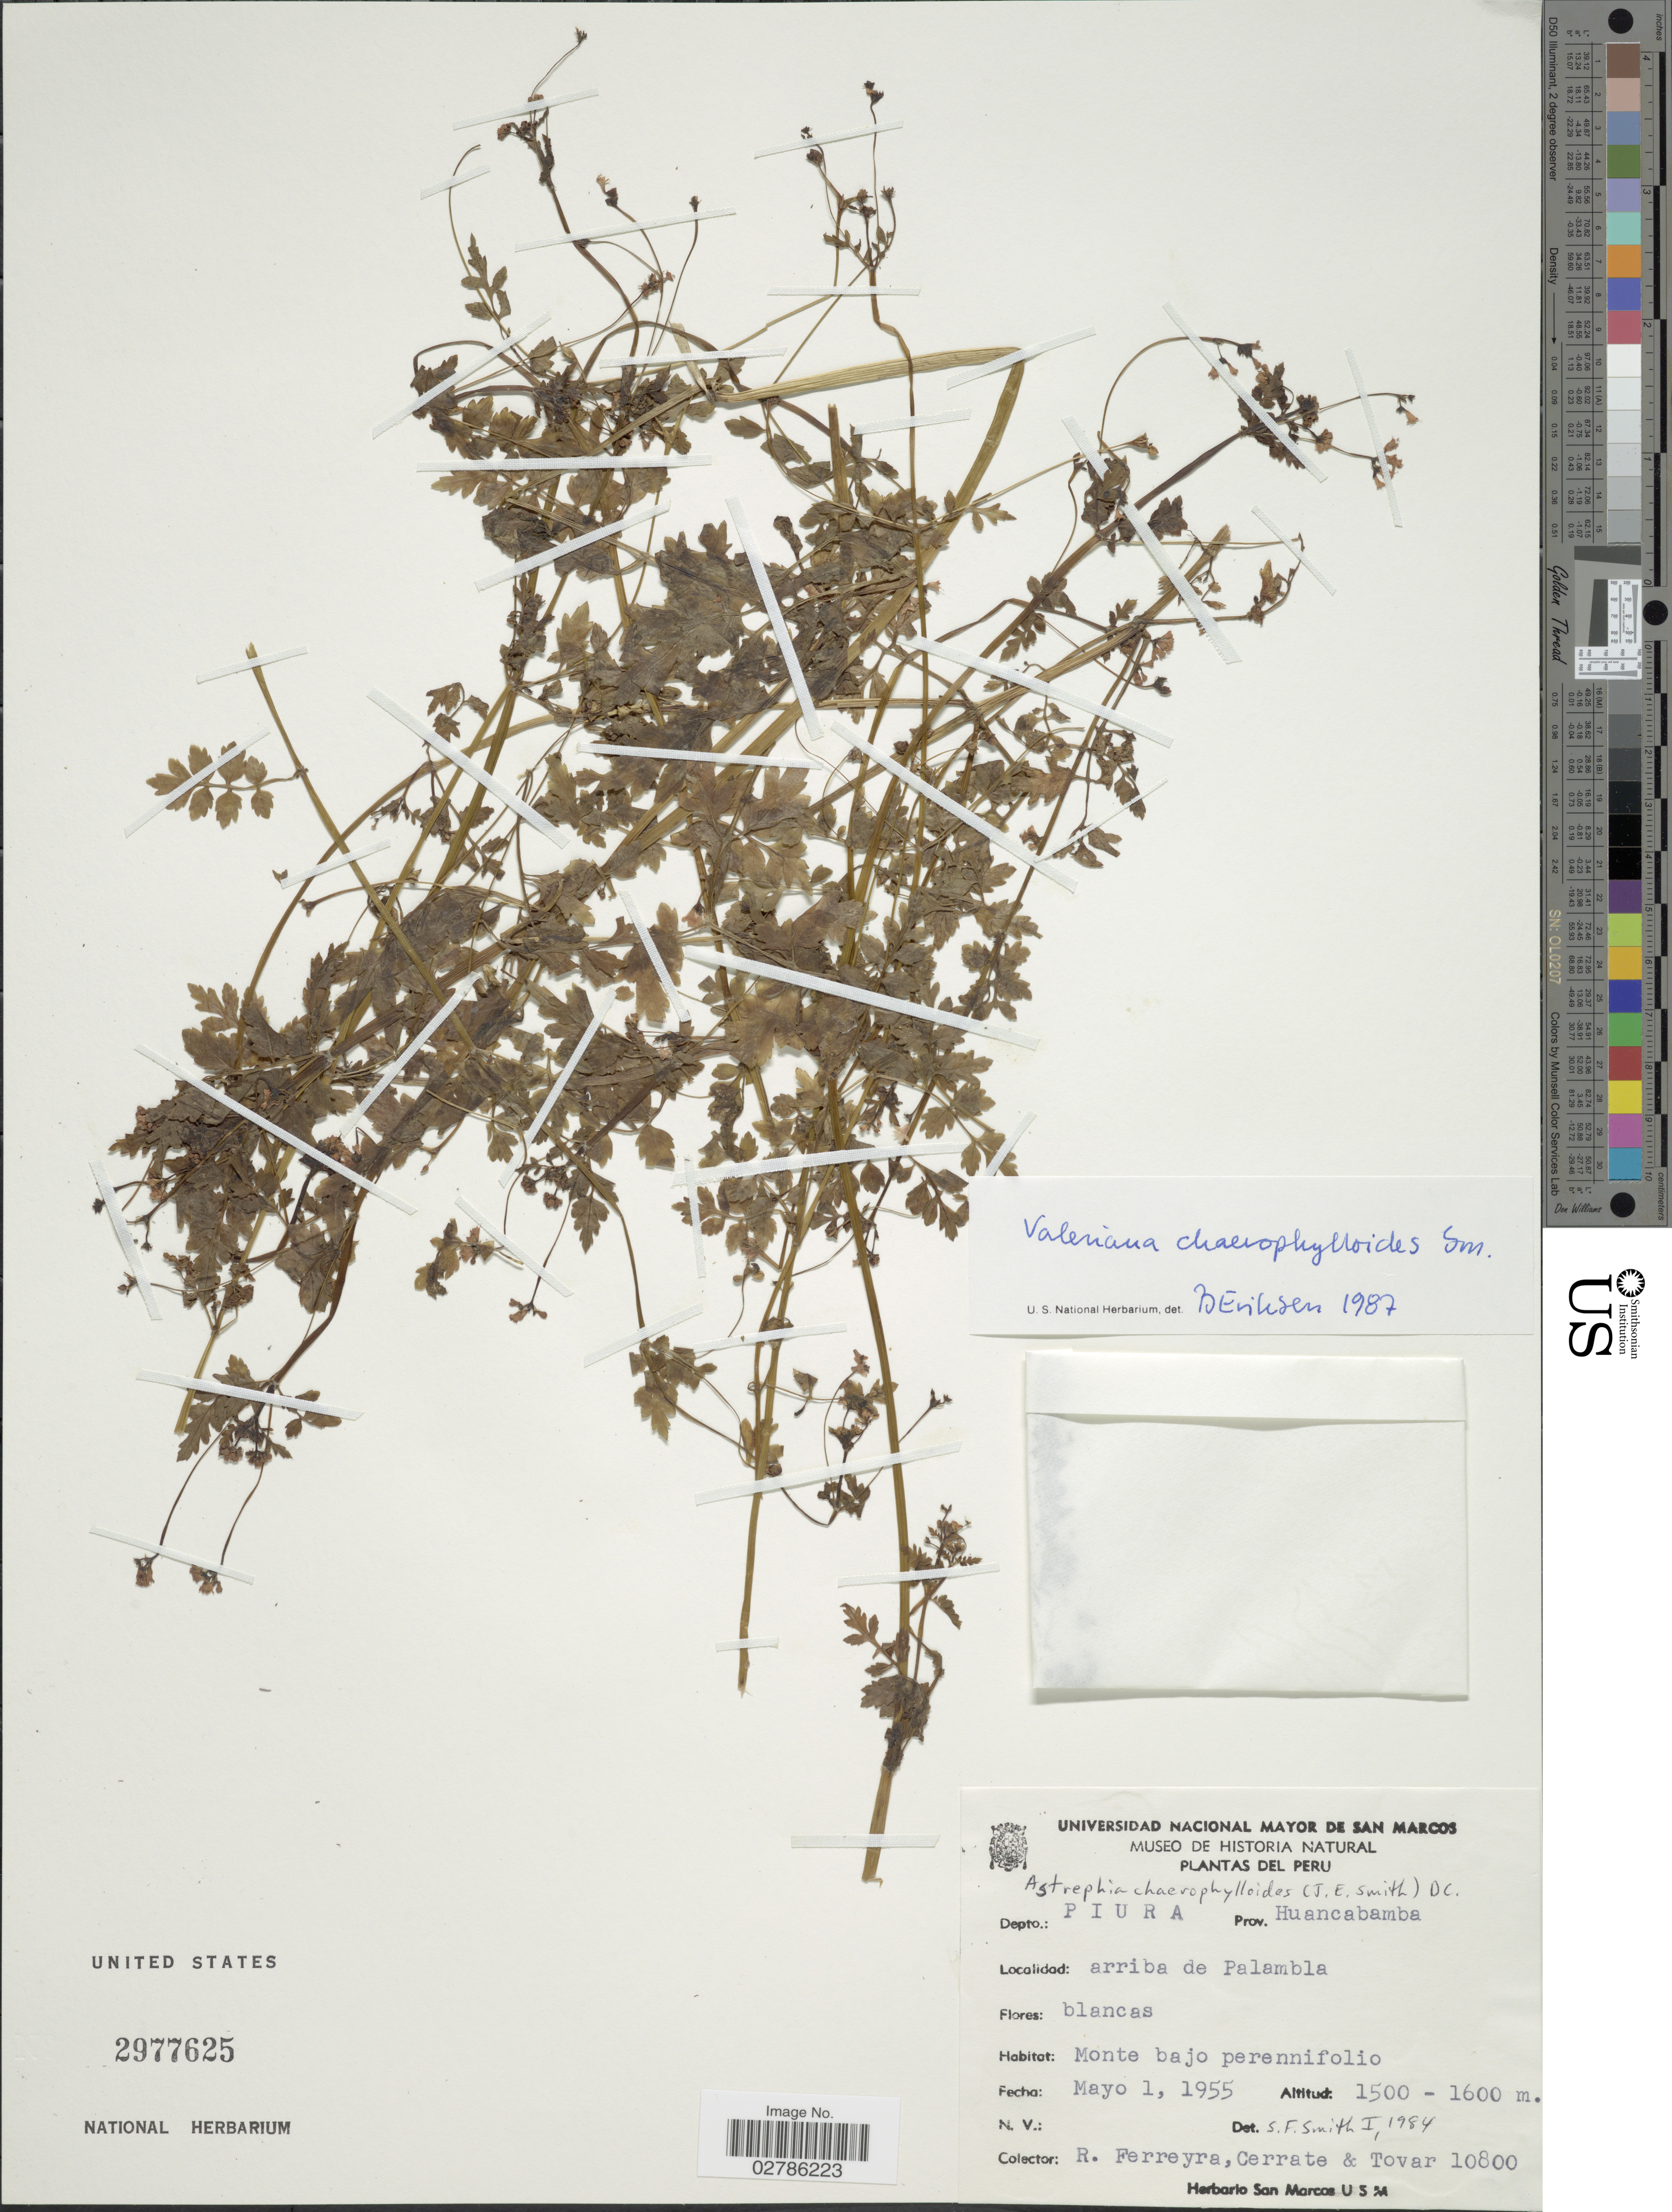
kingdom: Plantae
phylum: Tracheophyta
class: Magnoliopsida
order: Dipsacales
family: Caprifoliaceae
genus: Astrephia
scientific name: Astrephia chaerophylloides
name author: (Sm.) DC.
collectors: R. A. Ferreyra, -. Cerrate & -. Tovar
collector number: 10800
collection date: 1955-05-01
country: Peru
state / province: Piura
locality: Depto. Piura, Prov. Huancabamba, arriba de Palambla, Monte bajo perennifolio.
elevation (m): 1500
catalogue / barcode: US 2977625